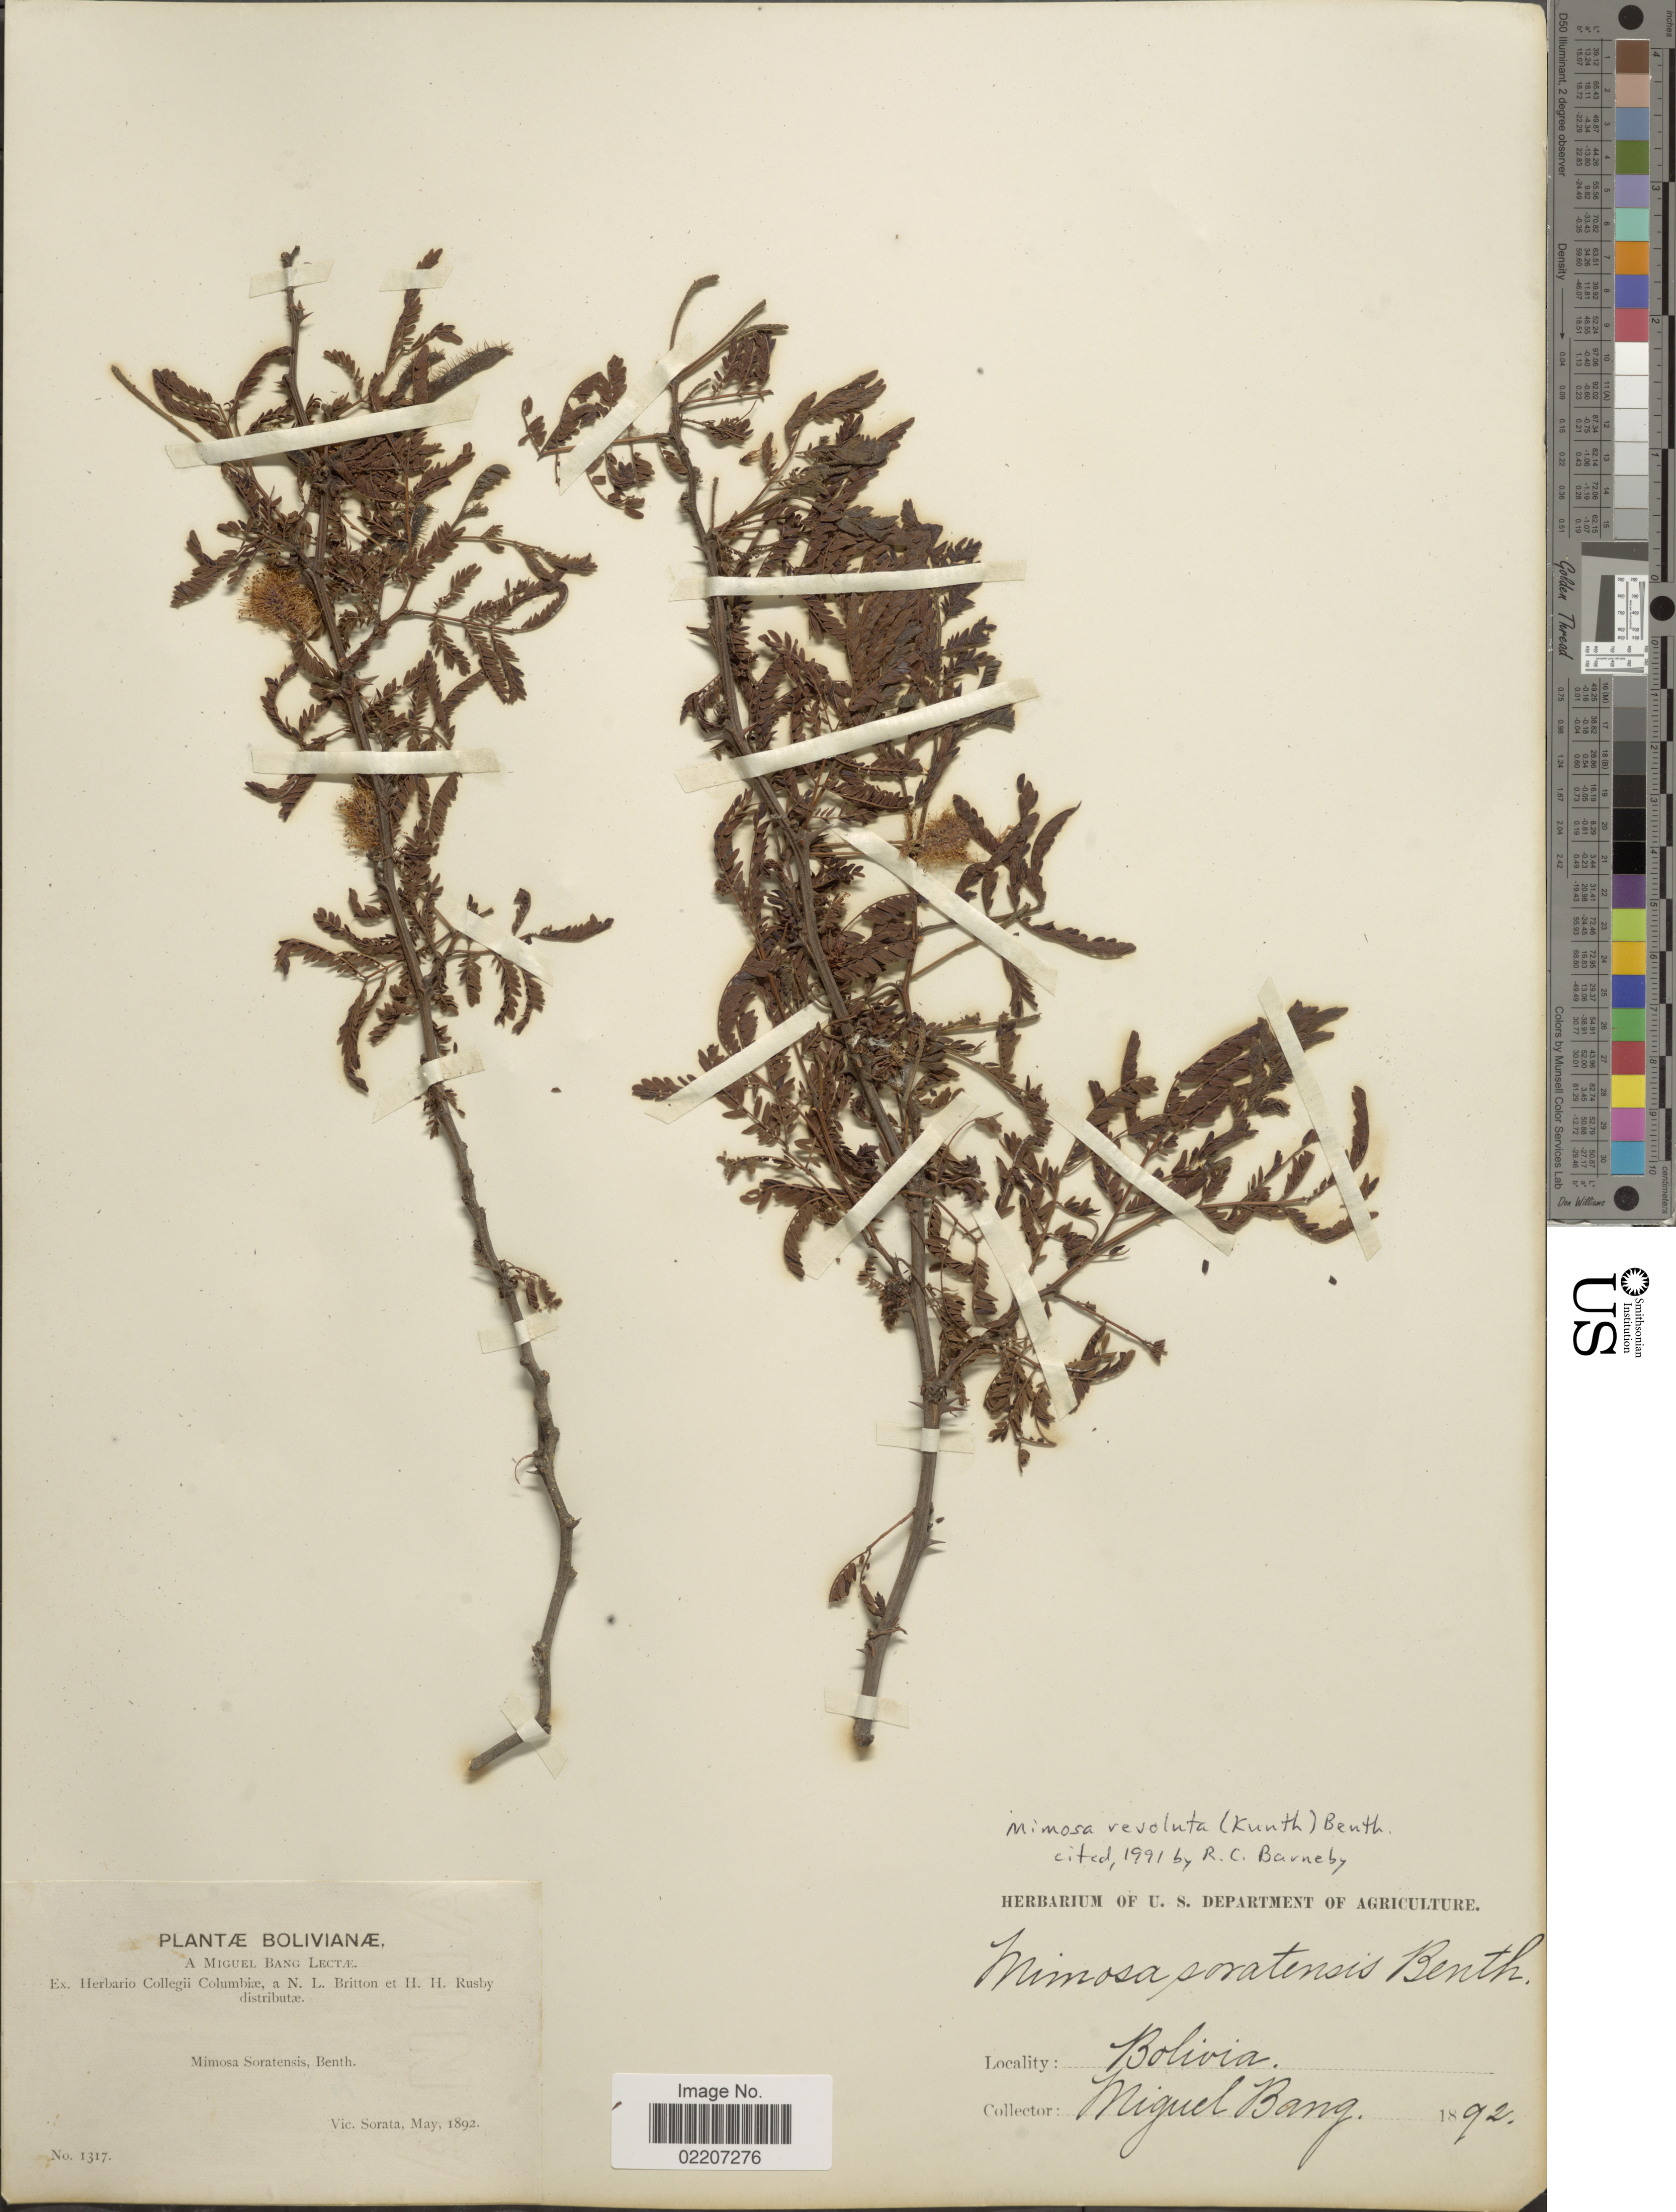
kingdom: Plantae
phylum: Tracheophyta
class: Magnoliopsida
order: Fabales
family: Fabaceae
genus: Mimosa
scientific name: Mimosa revoluta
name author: (Kunth) Benth.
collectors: M. Bang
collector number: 1317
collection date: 1892-05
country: Bolivia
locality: Vic. Sorata